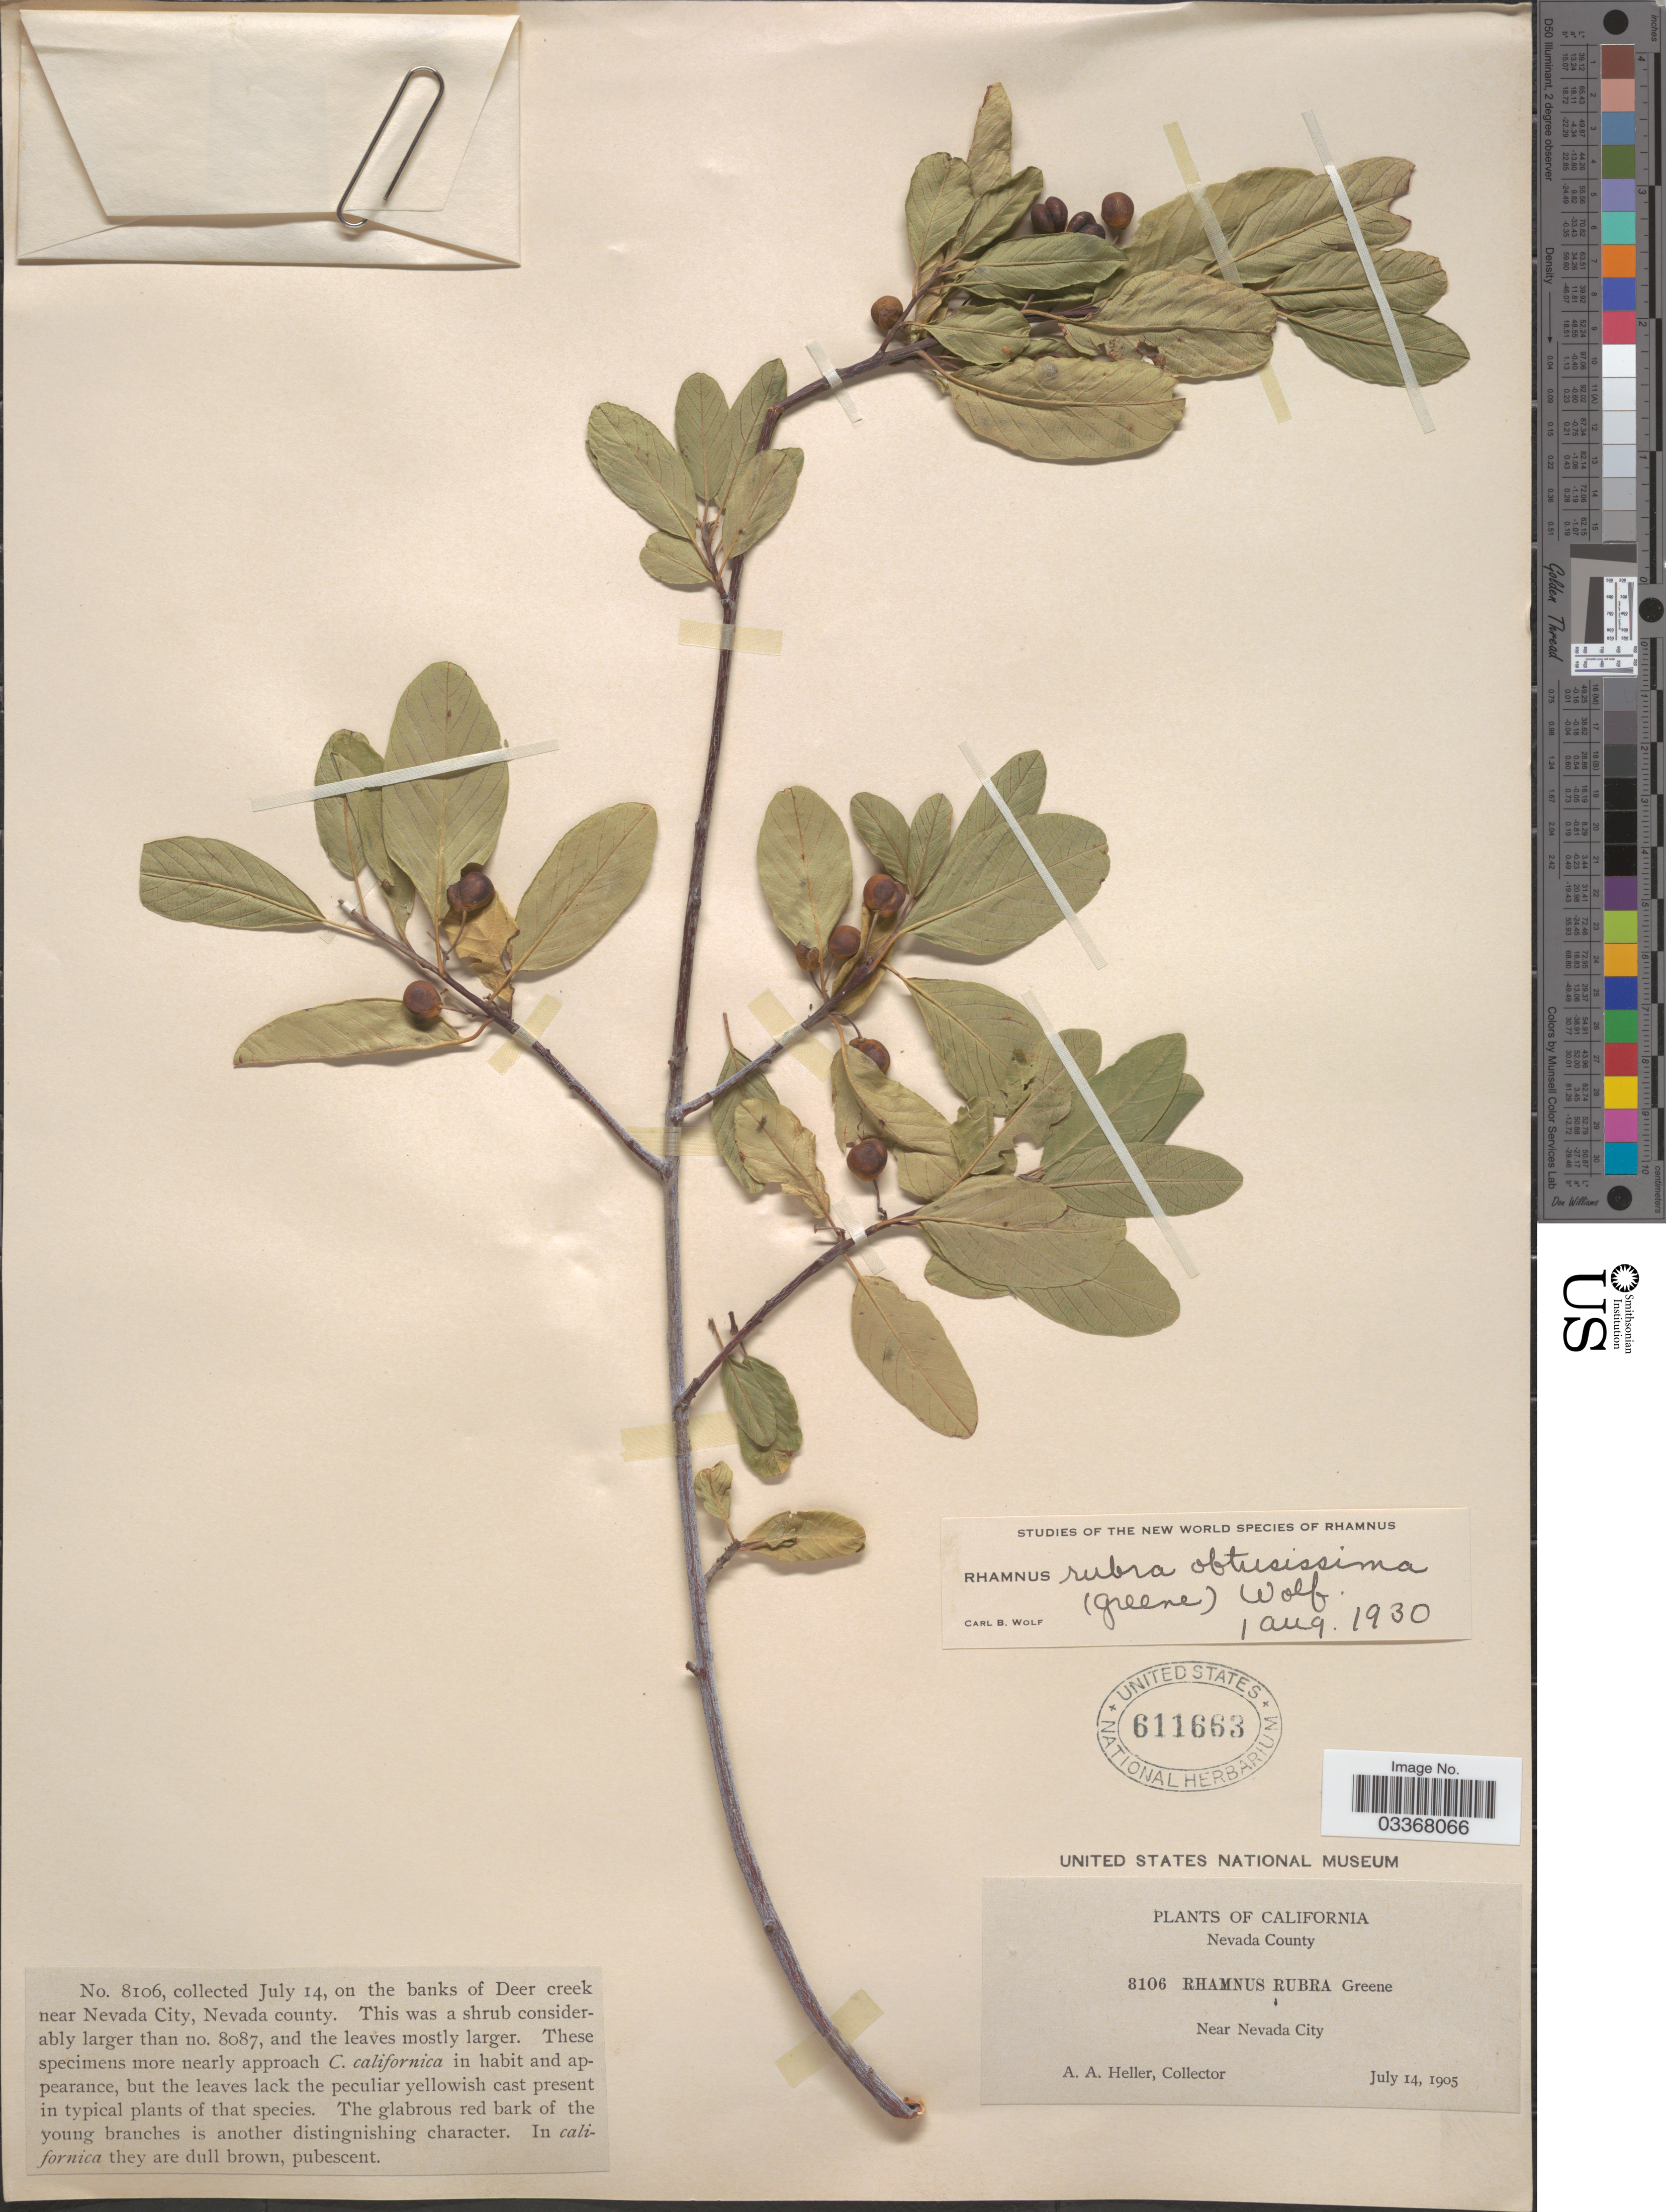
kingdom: Plantae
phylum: Tracheophyta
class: Magnoliopsida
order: Rosales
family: Rhamnaceae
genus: Frangula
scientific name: Frangula rubra subsp. obtusissima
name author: (Greene) Kartesz & Gandhi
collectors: A. A. Heller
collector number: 8106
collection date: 1905-07-14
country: United States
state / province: California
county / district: Nevada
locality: Nevada County, Near Nevada City, on the banks of Deer creek near Nevada City, Nevada County.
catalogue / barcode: US 611663